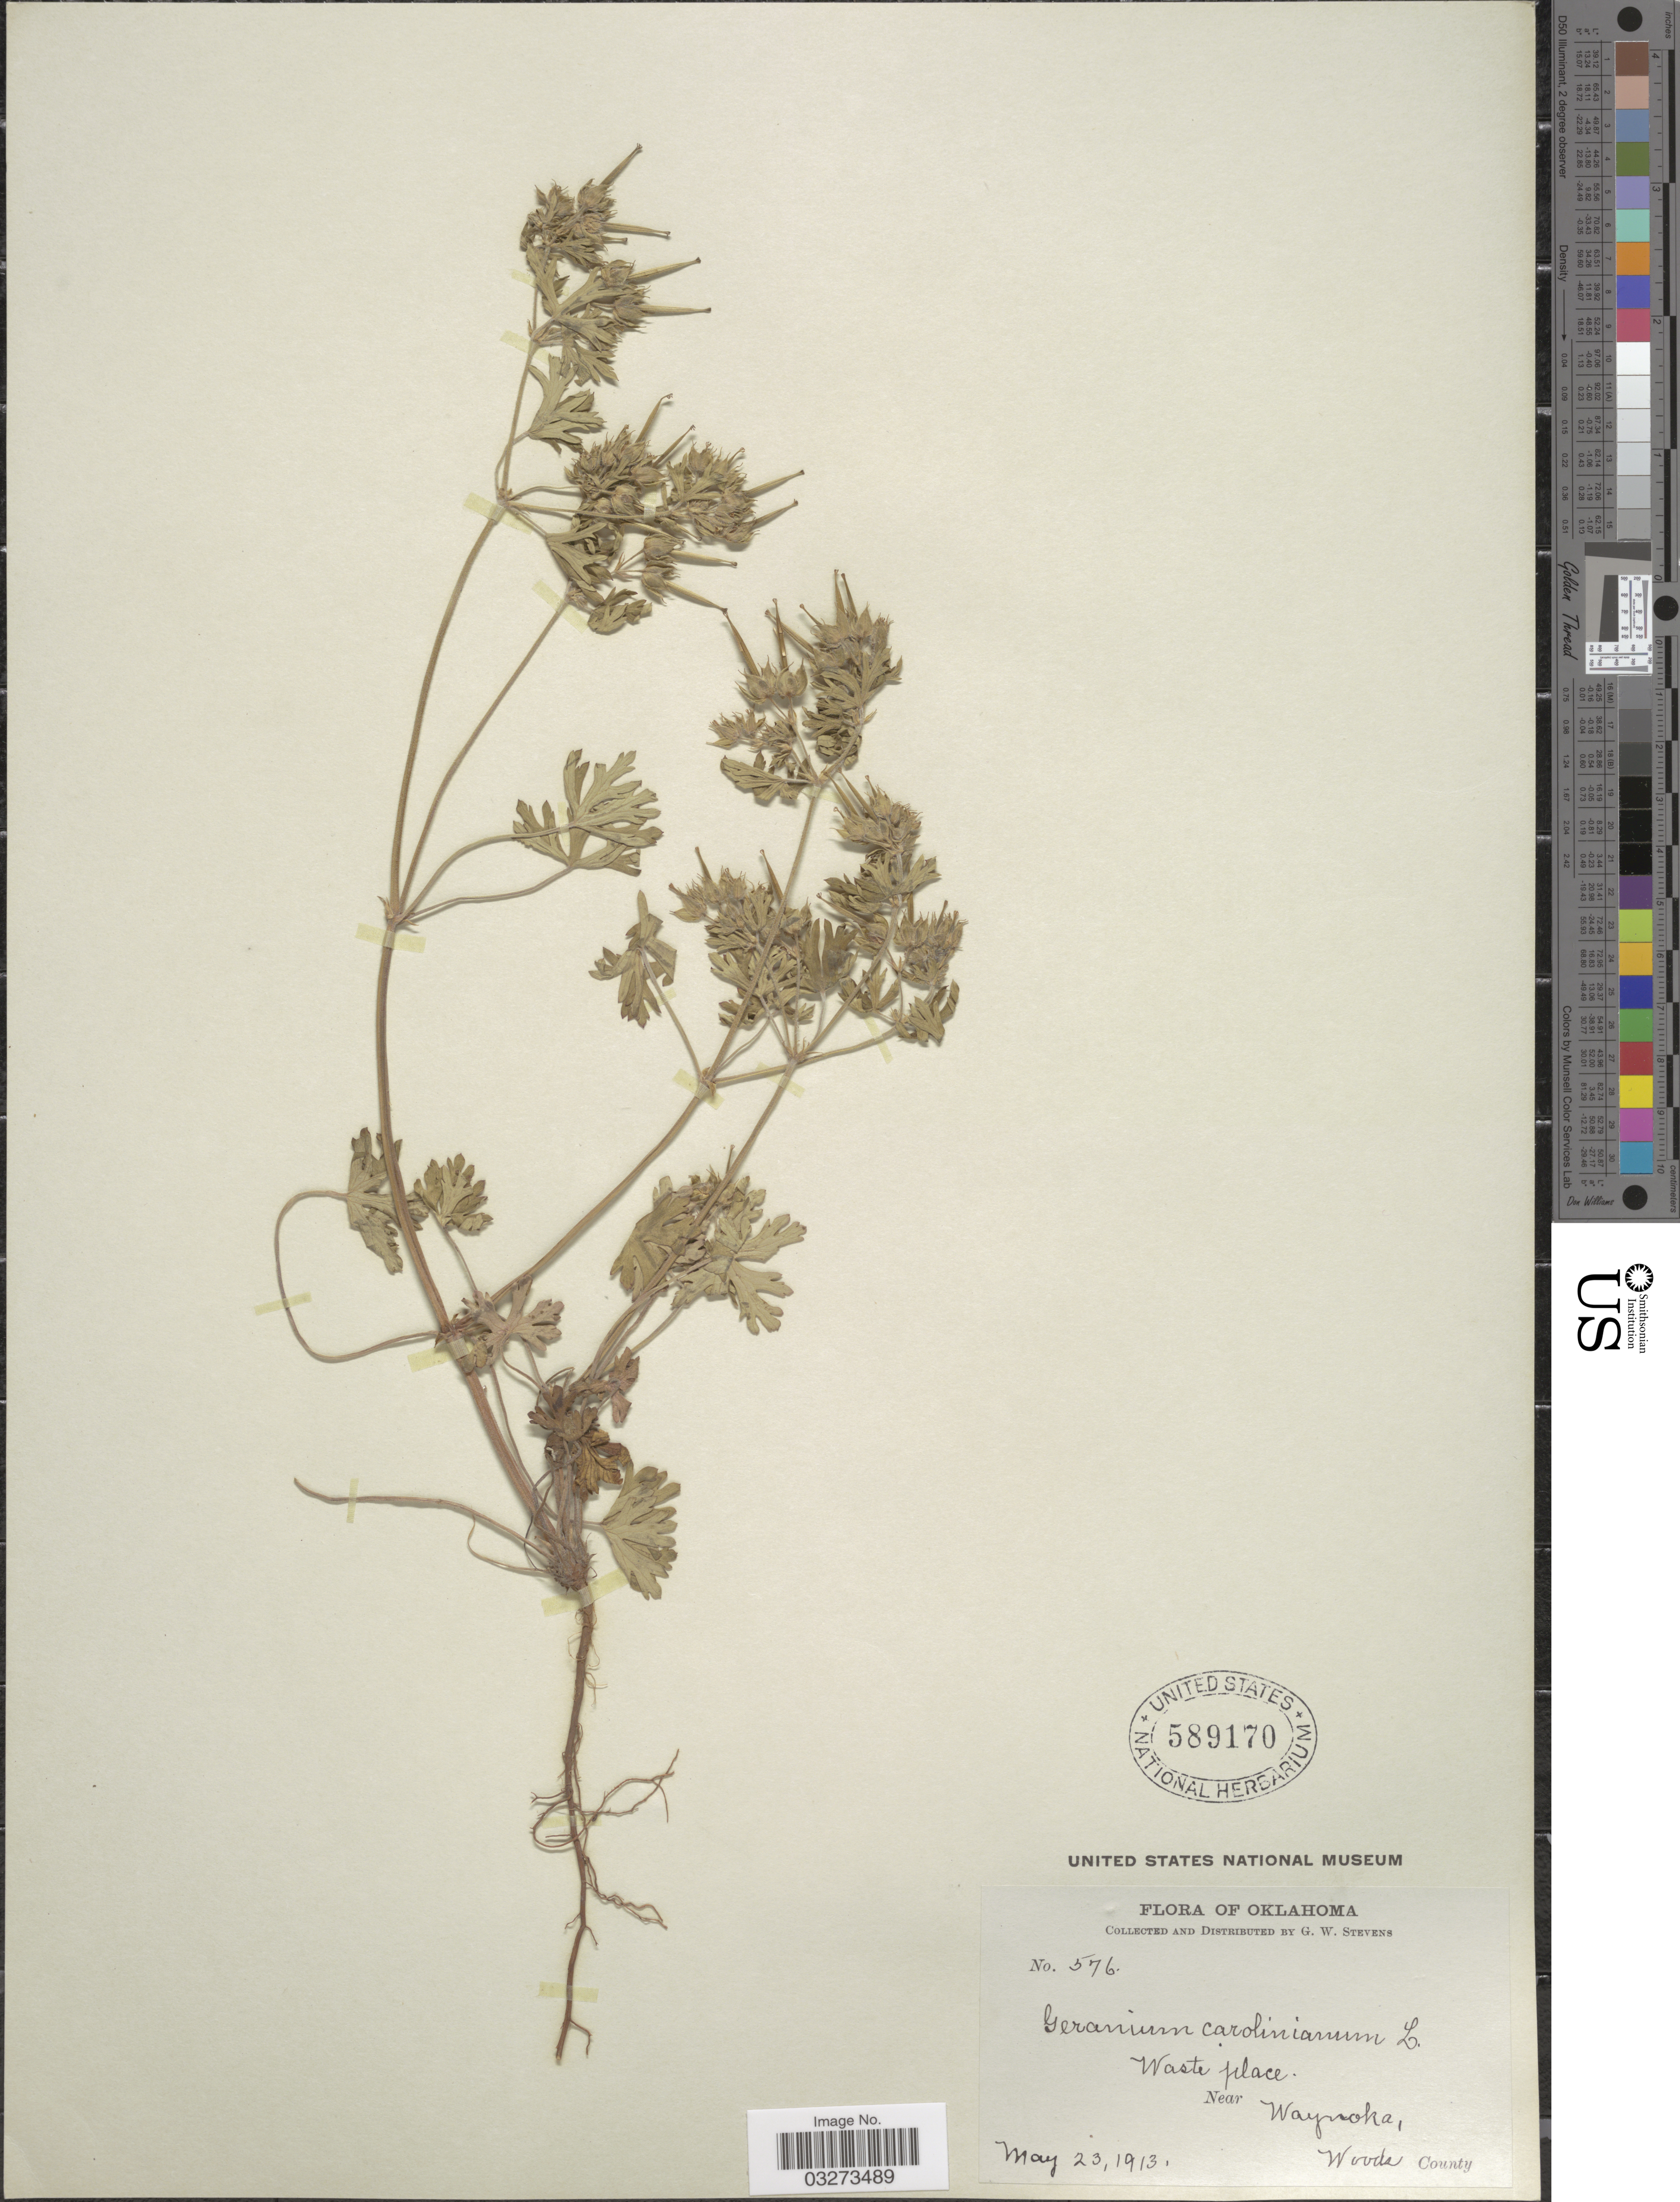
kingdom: Plantae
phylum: Tracheophyta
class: Magnoliopsida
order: Geraniales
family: Geraniaceae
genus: Geranium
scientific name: Geranium carolinianum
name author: L.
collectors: G. W. Stevens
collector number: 576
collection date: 1913-05-23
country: United States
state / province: Oklahoma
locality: Near Waynoka, Woods County.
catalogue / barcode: US 589170